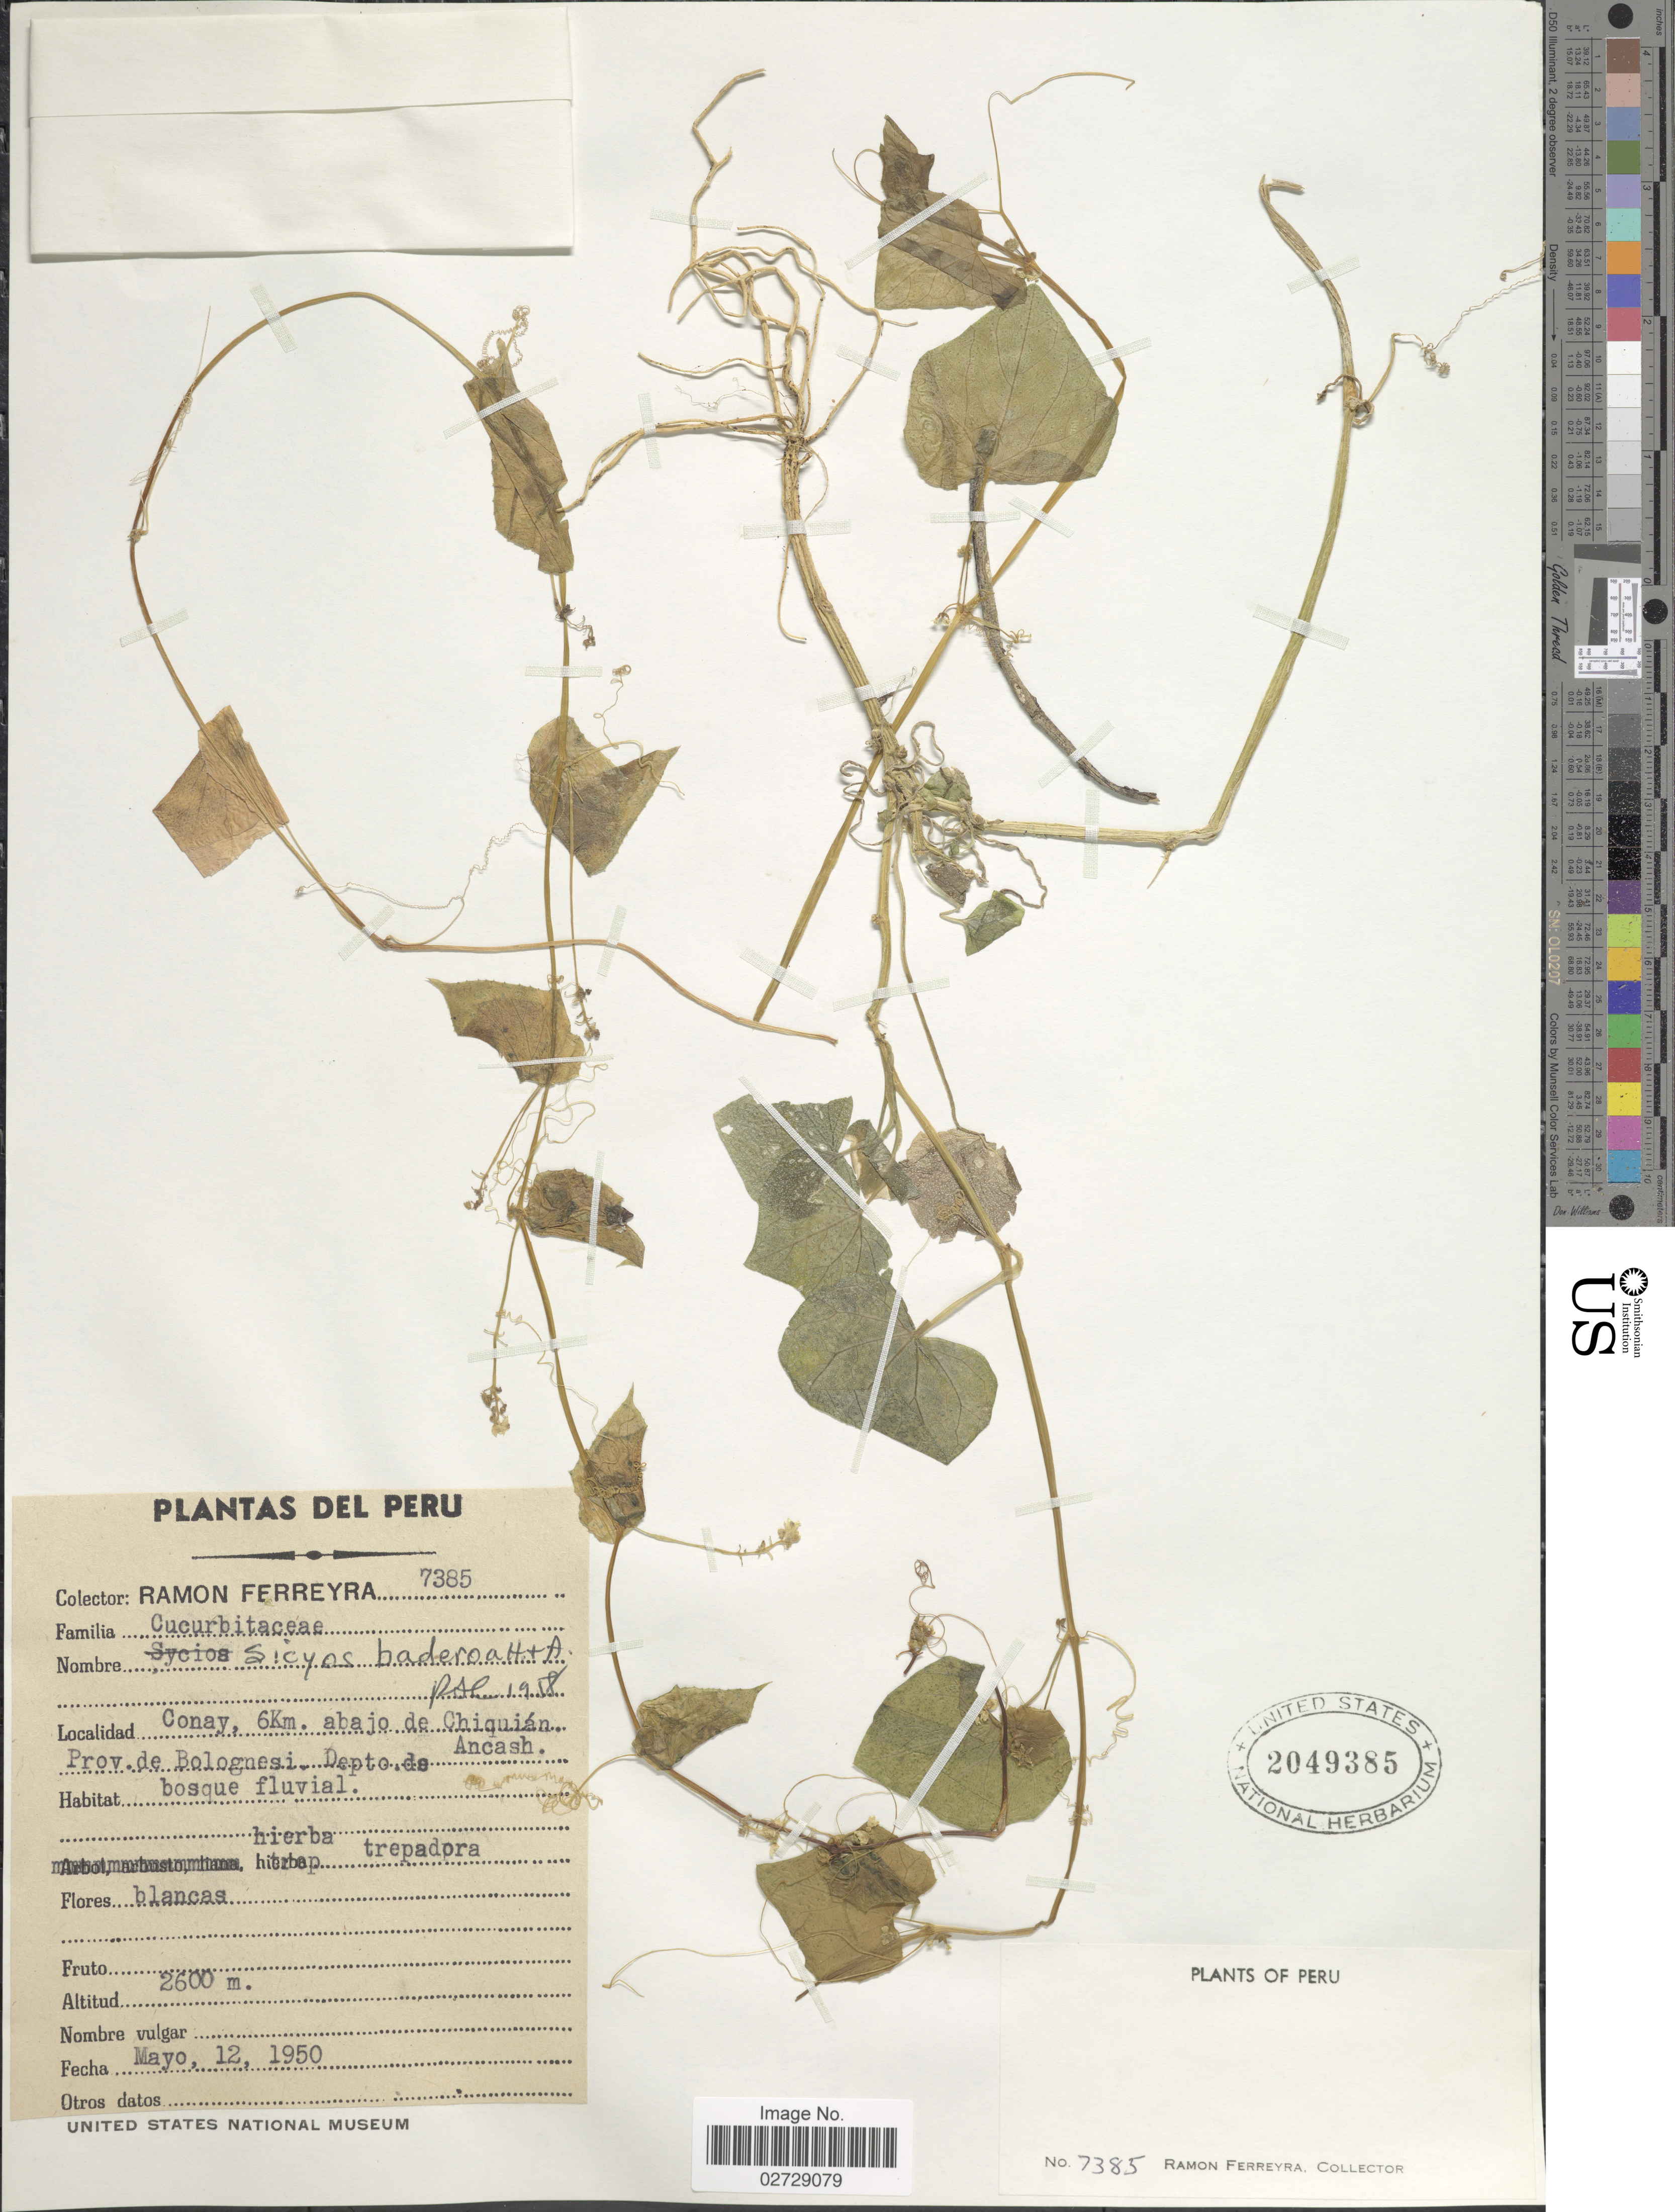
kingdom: Plantae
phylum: Tracheophyta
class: Magnoliopsida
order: Cucurbitales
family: Cucurbitaceae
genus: Sicyos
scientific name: Sicyos baderoa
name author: Hook. & Arn.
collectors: R. A. Ferreyra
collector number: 7385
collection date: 1950-05-12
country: Peru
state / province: Ancash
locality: Conay, 6Km. abajo de Chiquián. Prov. de Bolognesi, Depto de Ancash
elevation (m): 2600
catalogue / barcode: US 2049385